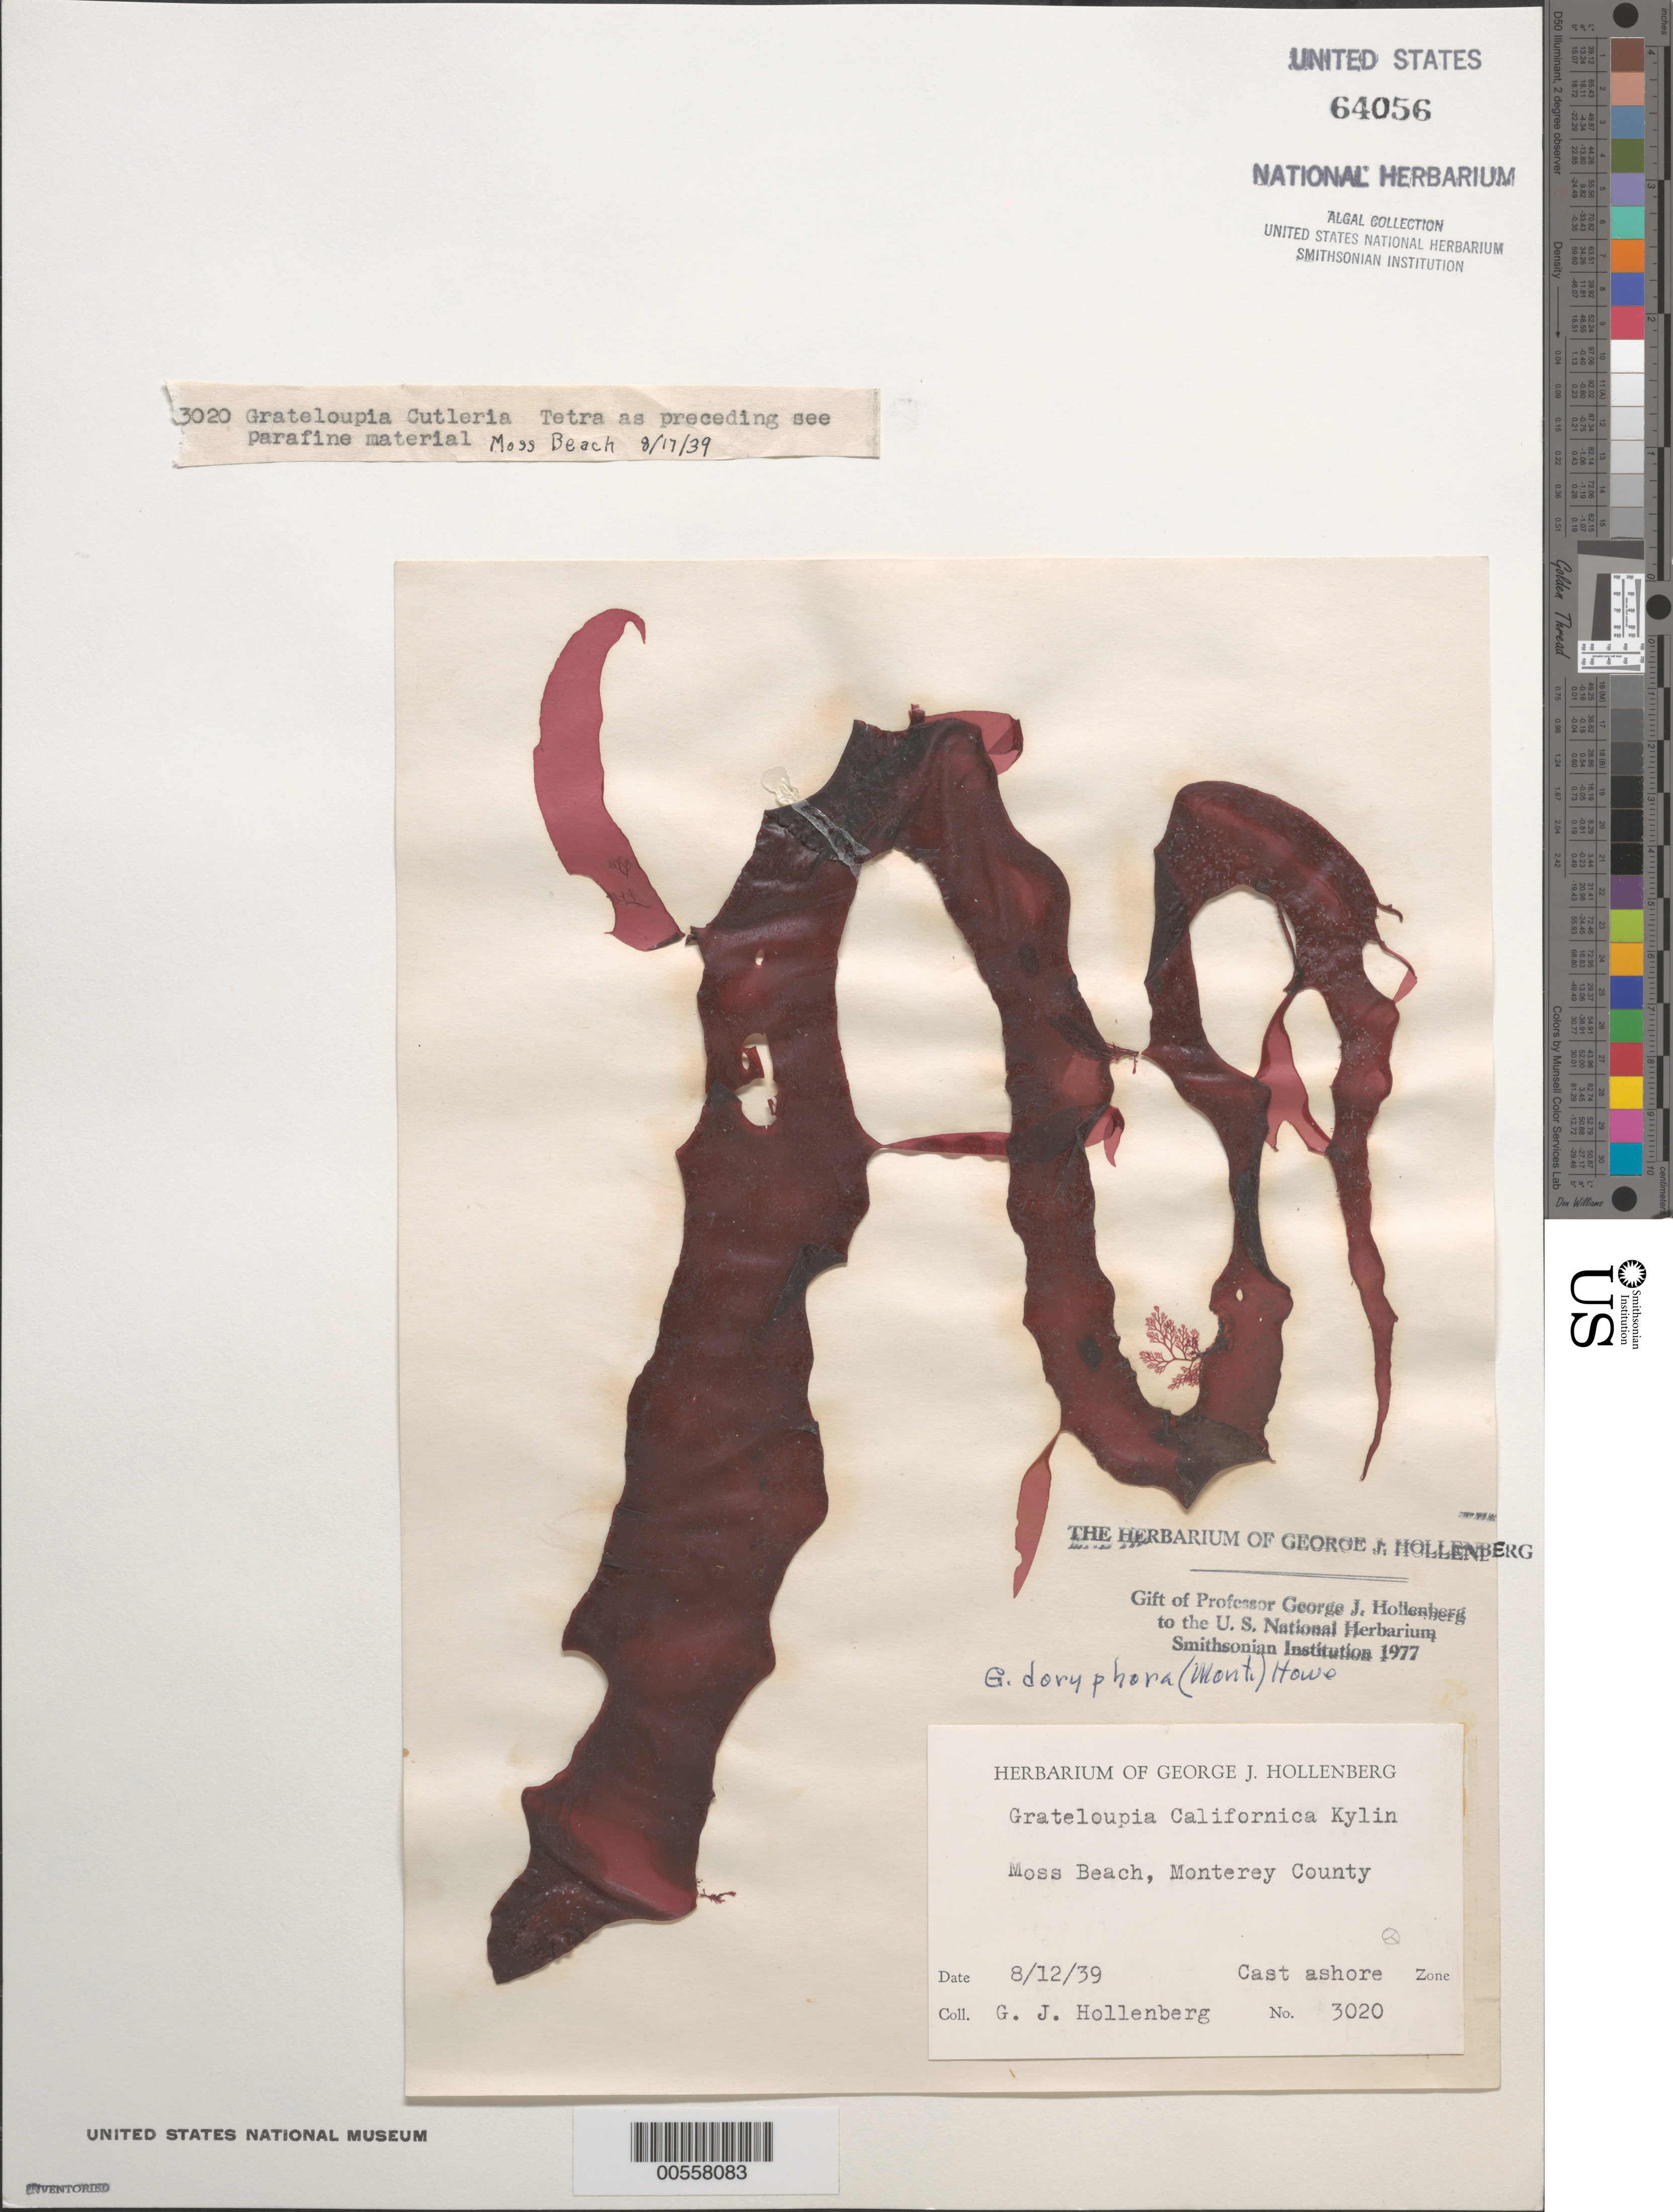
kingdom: Plantae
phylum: Rhodophyta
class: Florideophyceae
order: Halymeniales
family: Halymeniaceae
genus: Grateloupia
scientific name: Grateloupia doryphora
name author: (Mont.) Howe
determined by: Hollenberg, George J.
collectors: G. Hollenberg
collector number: GJH 3020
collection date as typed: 12 Aug 1939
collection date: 1939-08-12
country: United States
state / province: California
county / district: Monterey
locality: Moss Beach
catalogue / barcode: US 64056